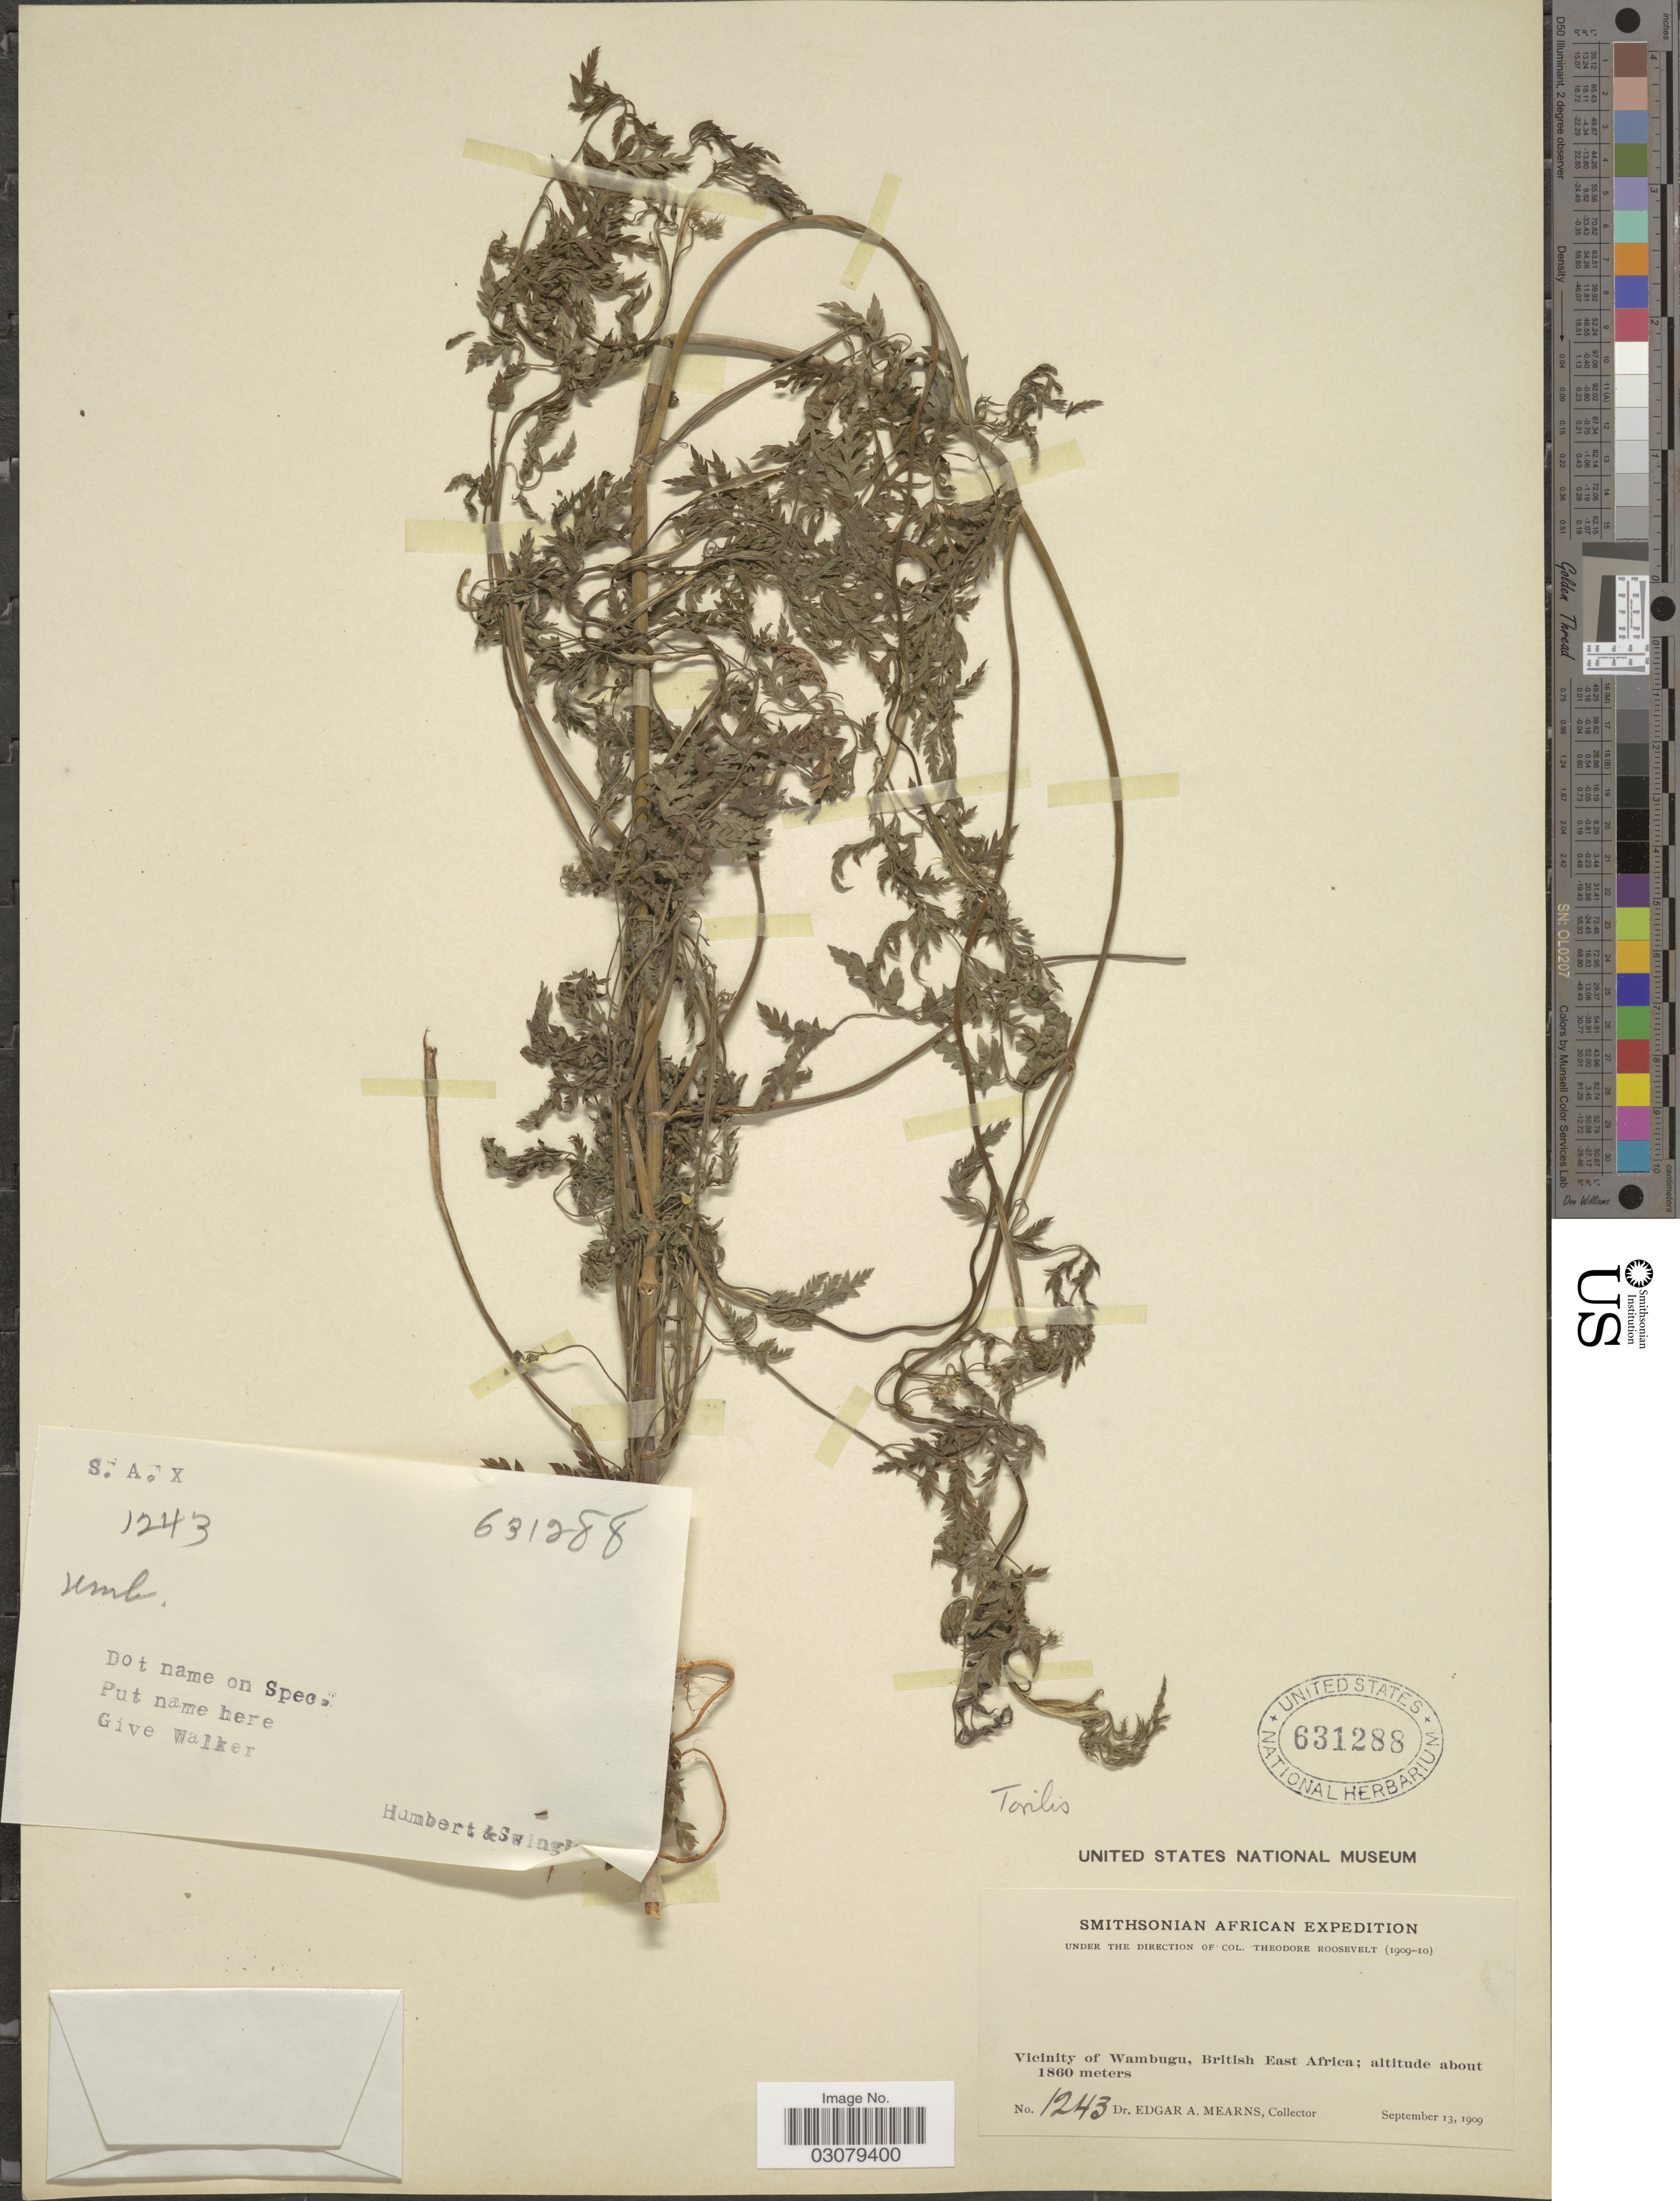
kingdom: Plantae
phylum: Tracheophyta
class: Magnoliopsida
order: Apiales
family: Apiaceae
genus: Torilis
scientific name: Torilis sp.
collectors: E. A. Mearns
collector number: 1243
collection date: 1909-09-13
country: Kenya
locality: Vicinity of Wambugu, British East Africa.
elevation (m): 1860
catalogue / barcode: US 631288